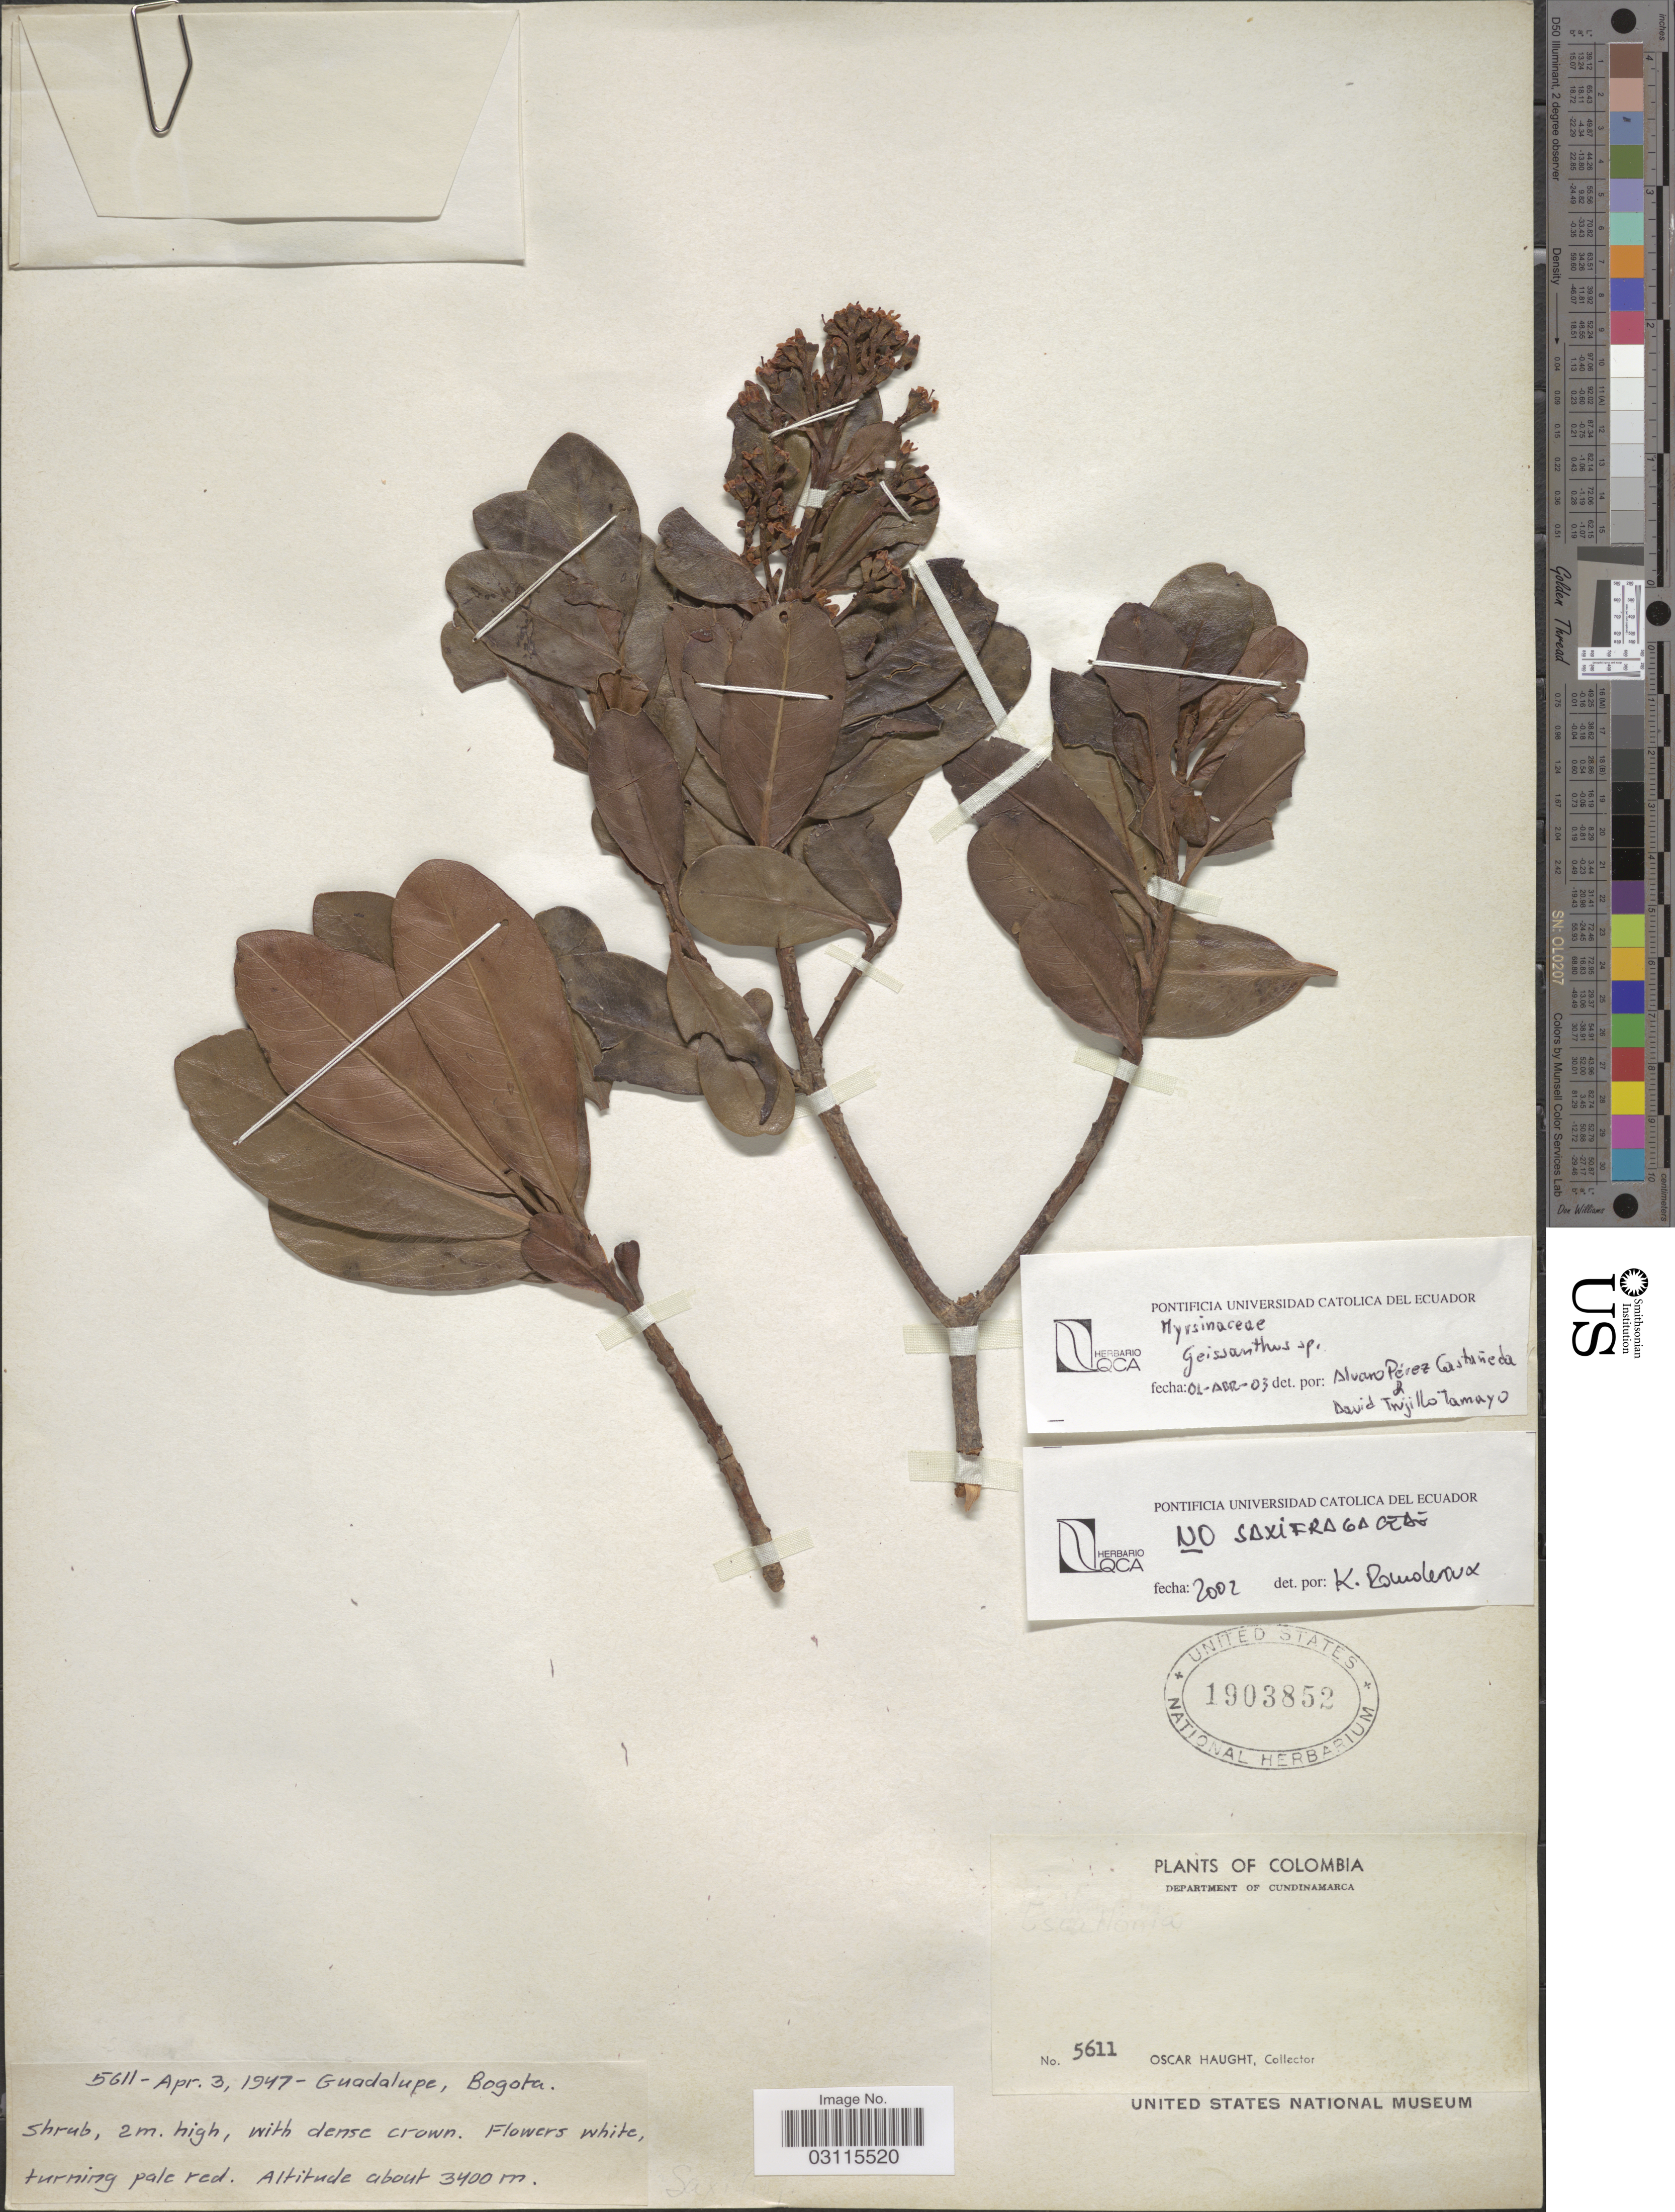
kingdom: Plantae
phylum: Tracheophyta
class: Magnoliopsida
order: Ericales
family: Primulaceae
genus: Geissanthus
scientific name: Geissanthus sp.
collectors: O. L. Haught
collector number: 5611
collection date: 1947-04-03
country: Colombia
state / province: Cundinamarca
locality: Department of Cundinamarca. Guadalupe, Bogota.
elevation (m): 3400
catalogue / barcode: US 1903852